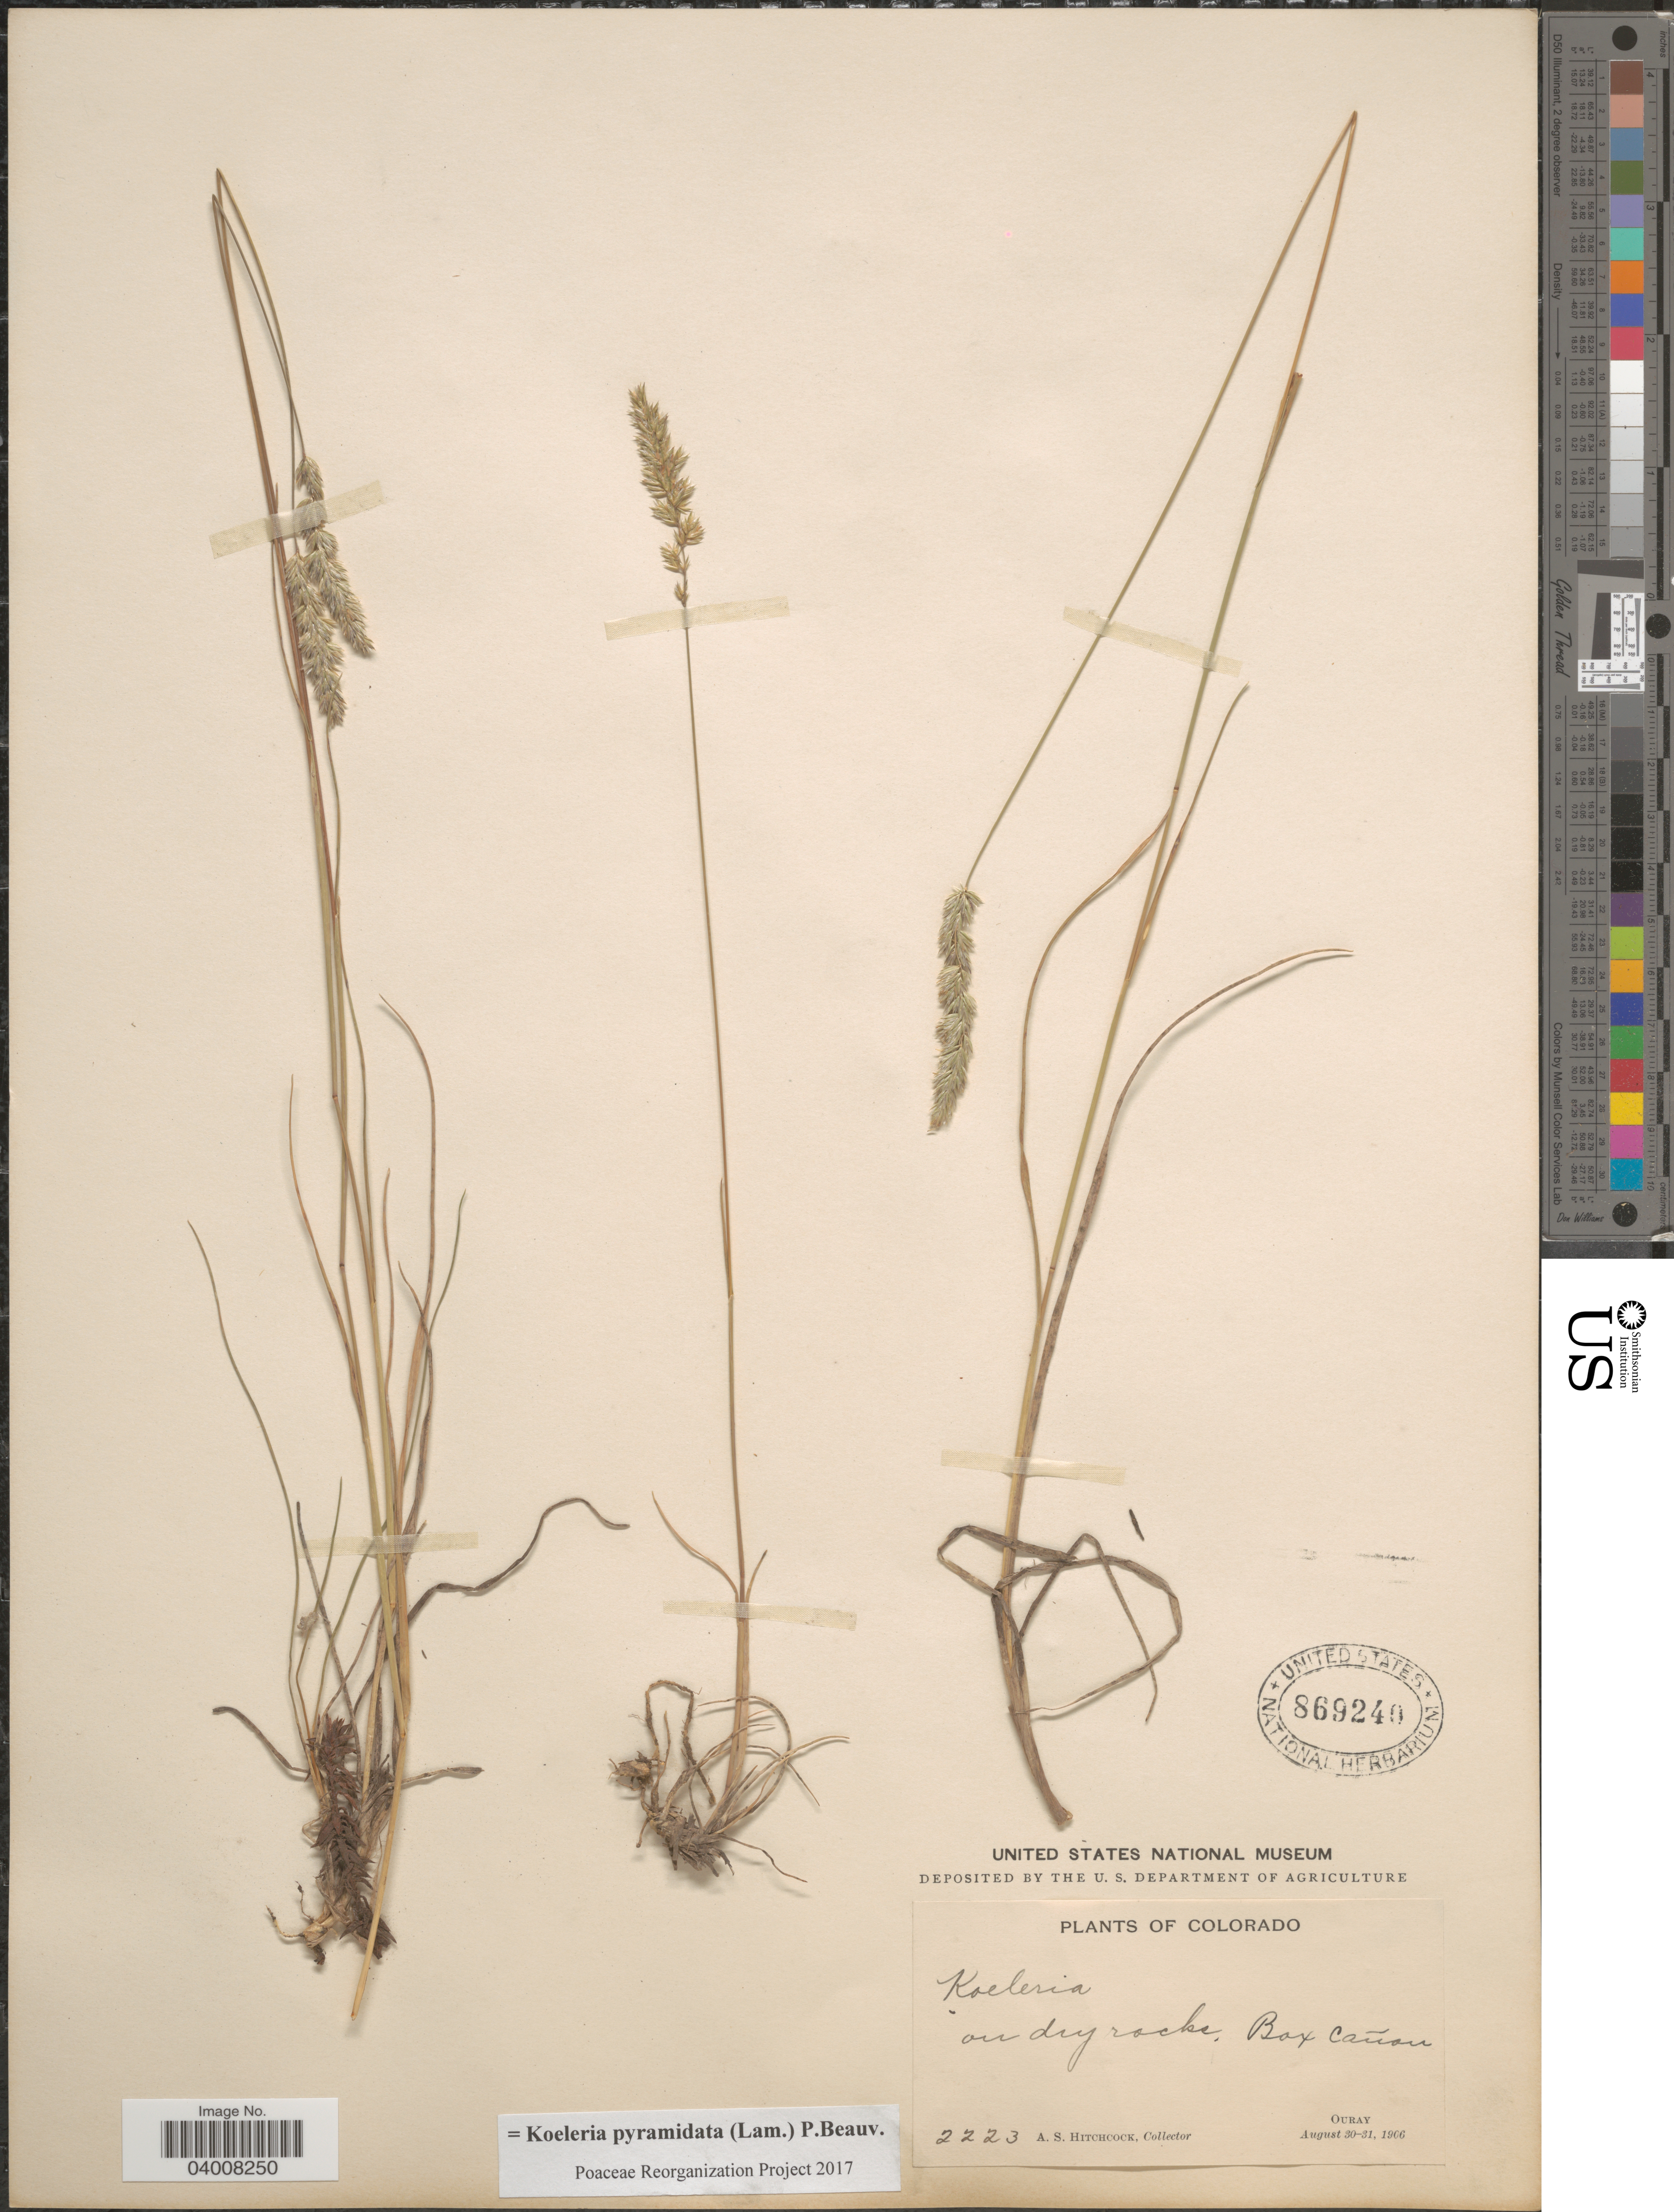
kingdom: Plantae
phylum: Tracheophyta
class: Liliopsida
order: Poales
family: Poaceae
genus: Koeleria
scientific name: Koeleria pyramidata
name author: (Lam.) P. Beauv.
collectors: A. S. Hitchcock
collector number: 2223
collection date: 1906-08-30/1906-08-31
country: United States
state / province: Colorado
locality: Box Cañon. Ouray.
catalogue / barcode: US 869240